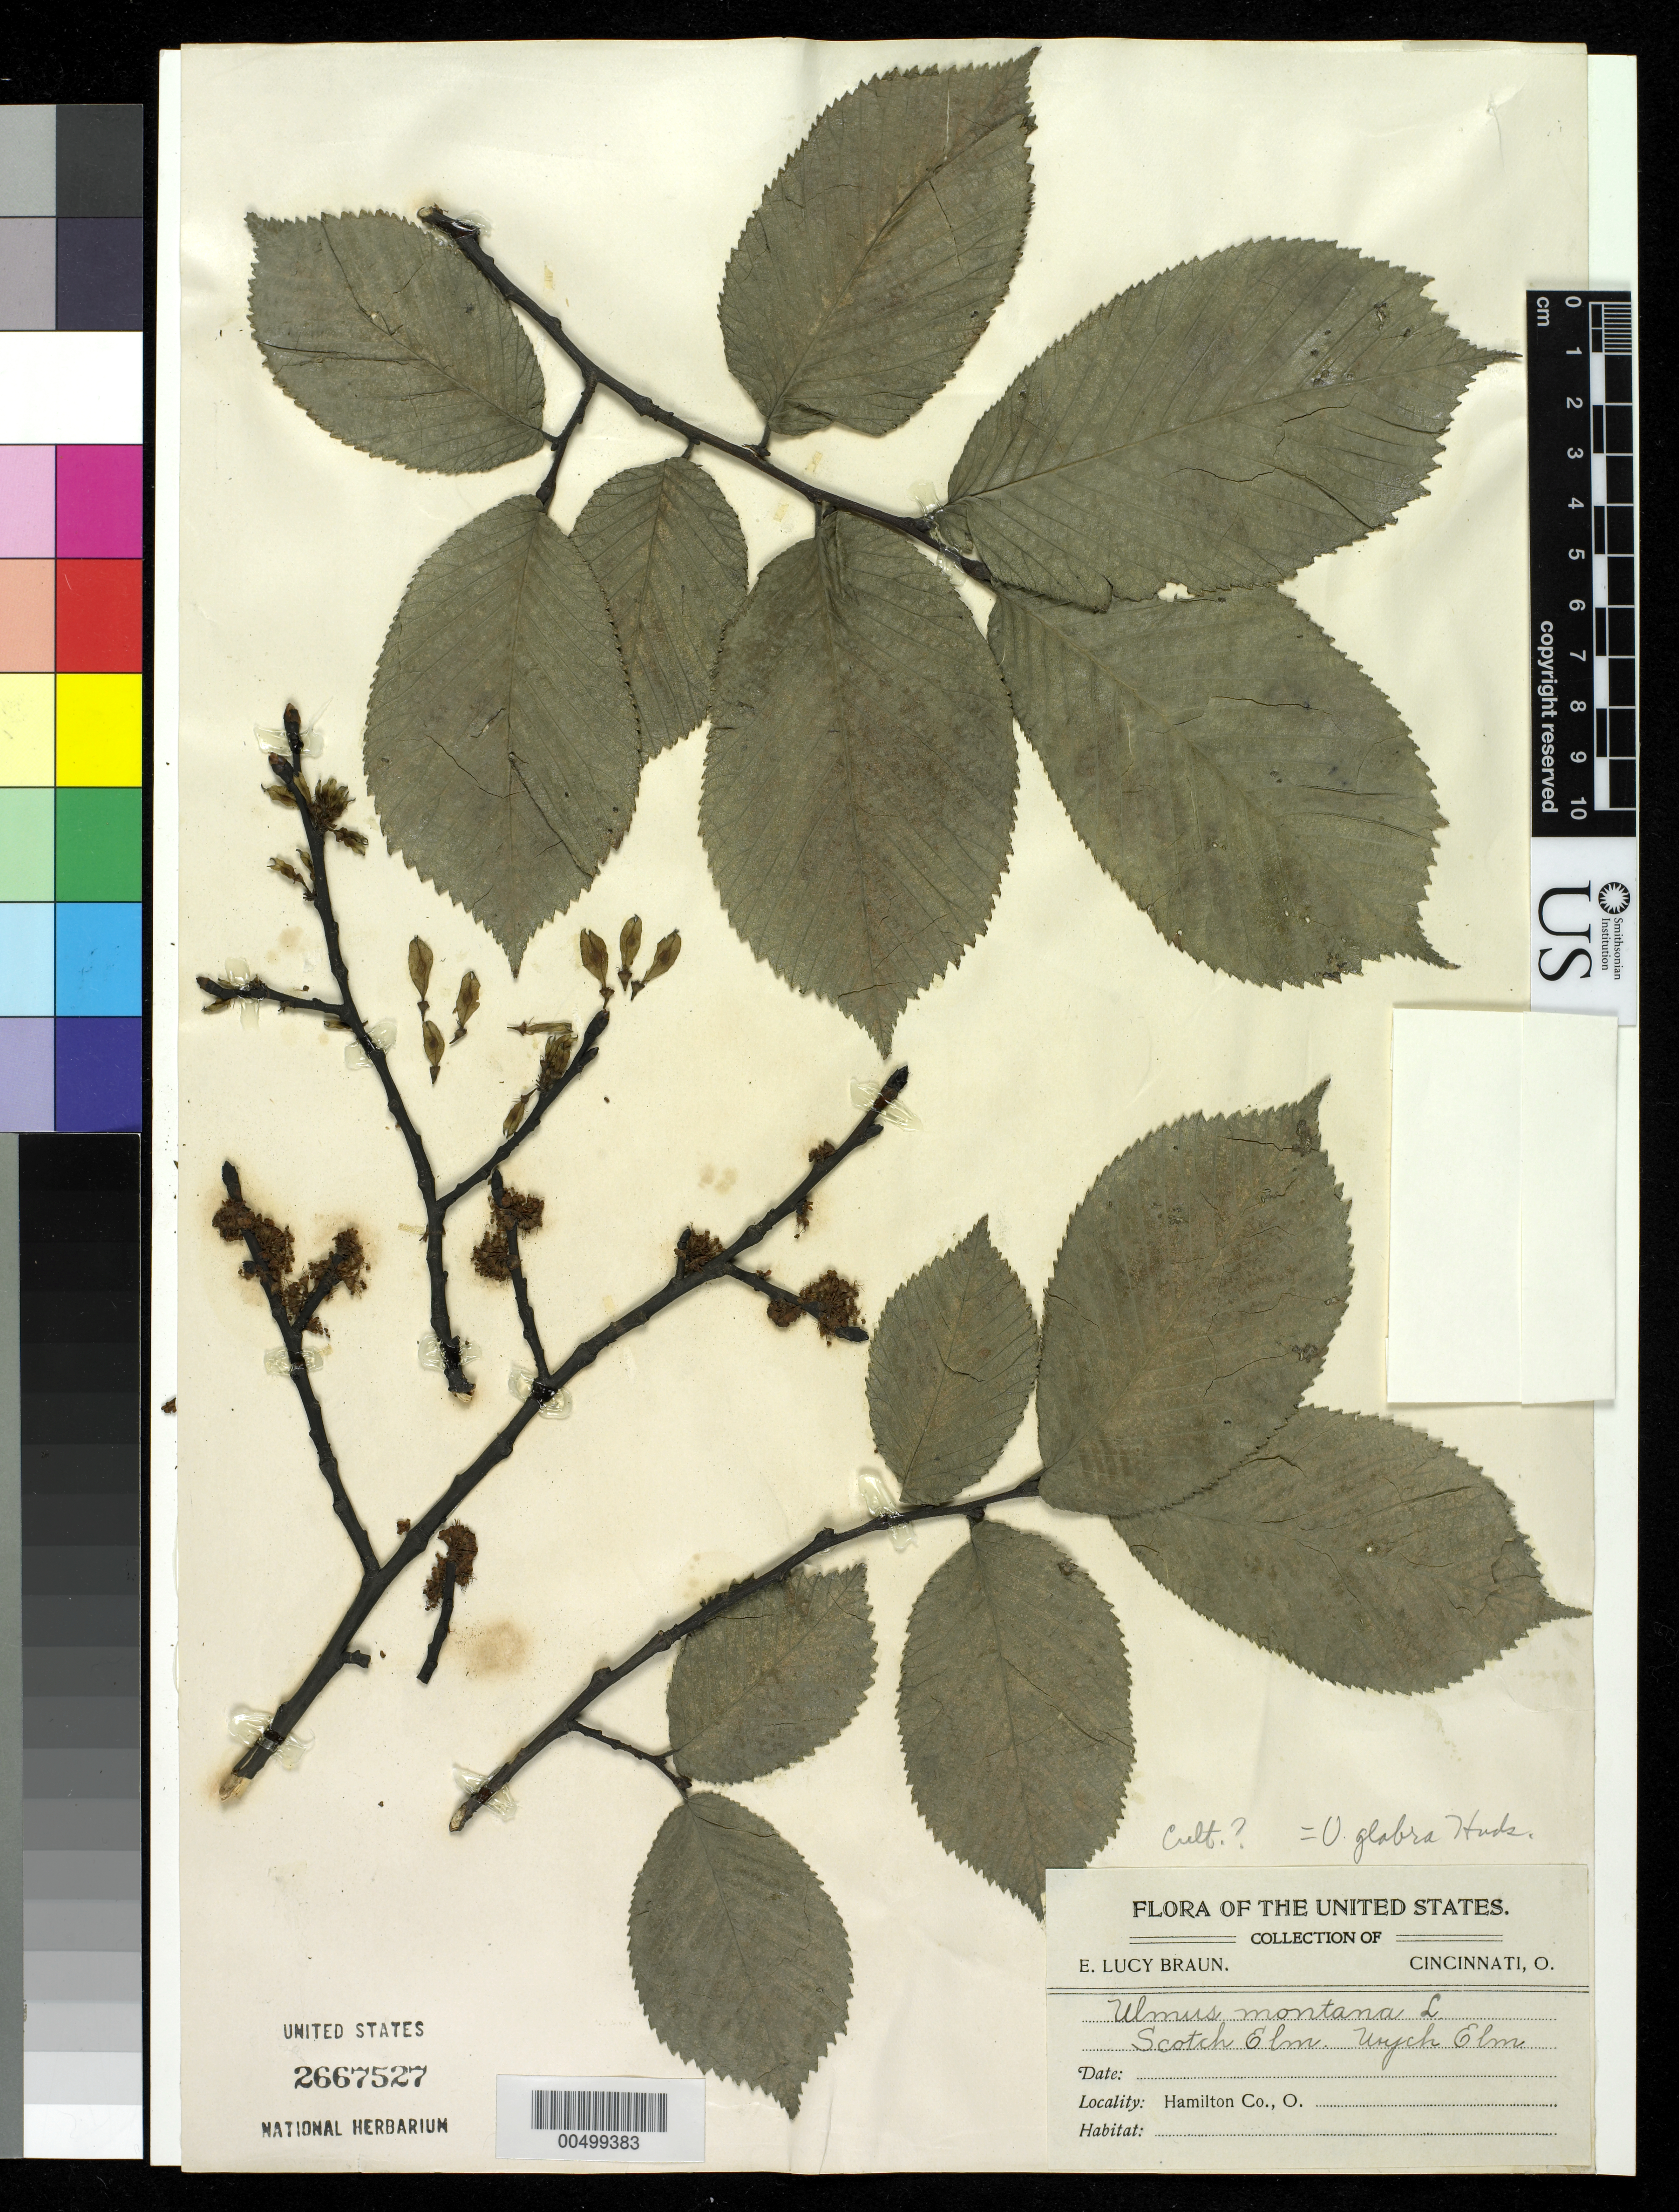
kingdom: Plantae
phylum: Tracheophyta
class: Magnoliopsida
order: Rosales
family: Ulmaceae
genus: Ulmus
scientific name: Ulmus glabra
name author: Huds.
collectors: E. L. Braun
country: United States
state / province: Ohio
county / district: Hamilton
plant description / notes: Common name: Scotch elm; Common name: Wych elm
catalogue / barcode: US 2667527